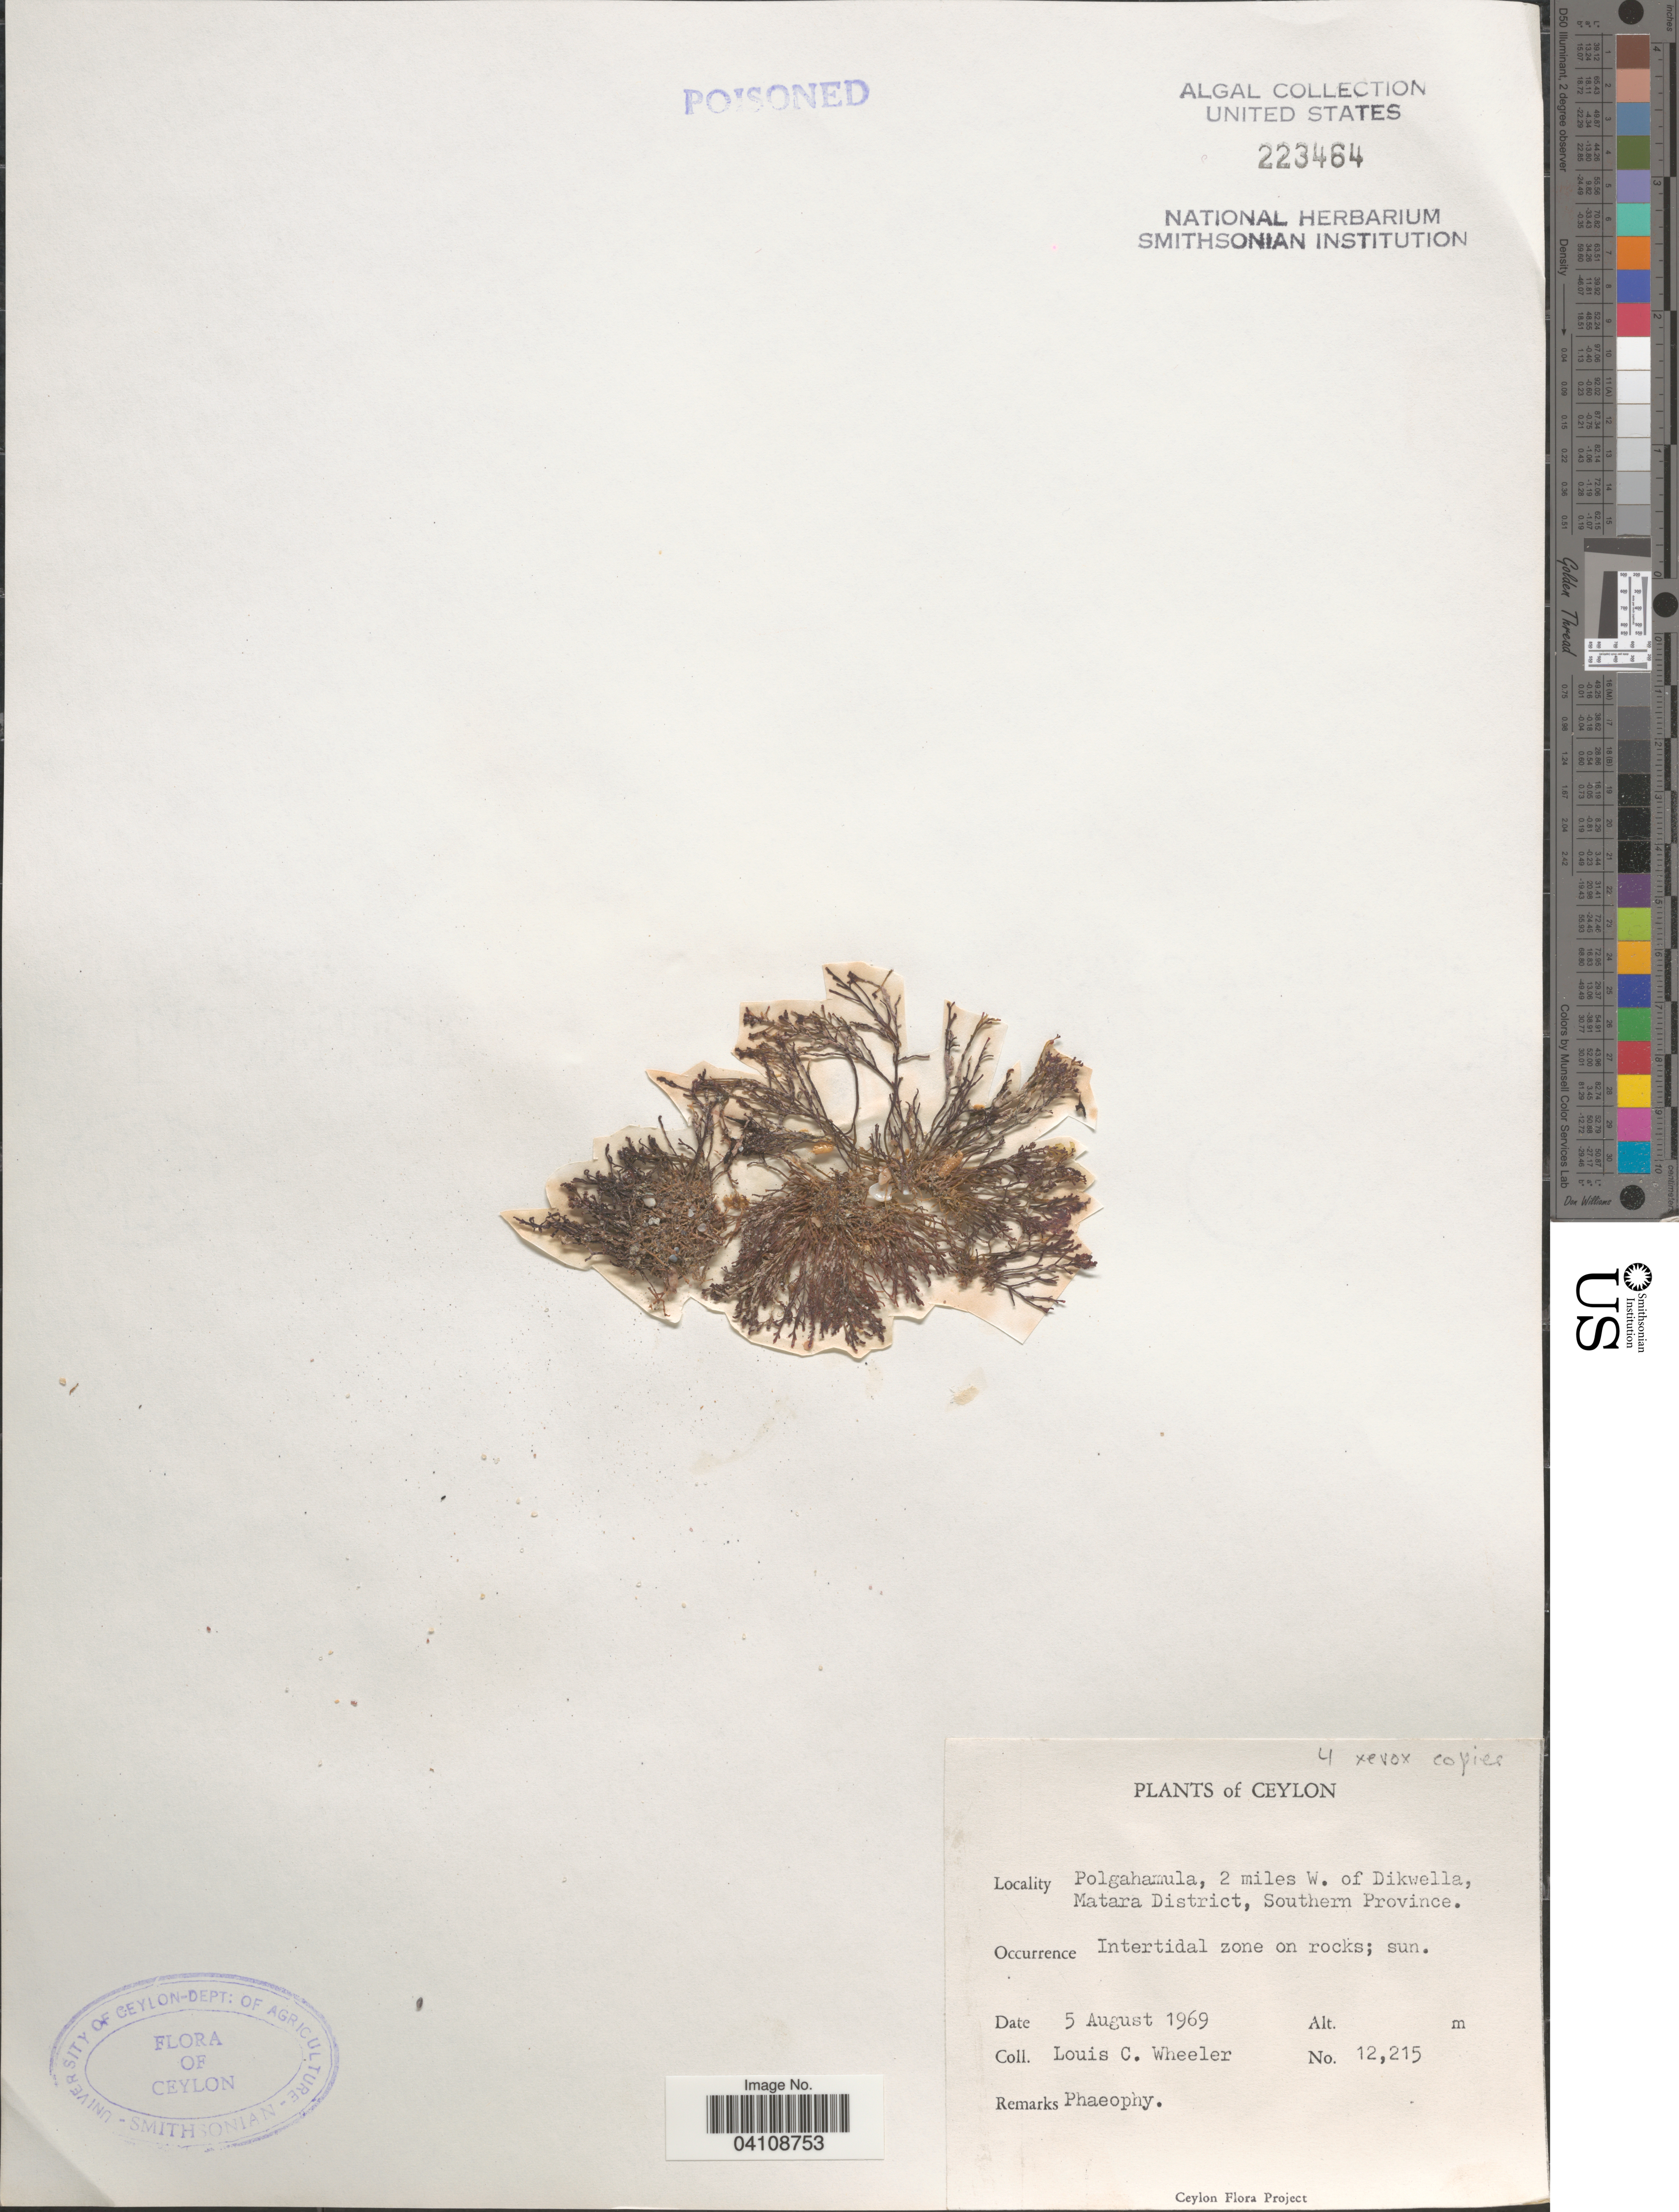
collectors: L. C. Wheeler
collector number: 12215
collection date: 1969-08-05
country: Sri Lanka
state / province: Southern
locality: Polgahamula, 2 miles W. of Dikwella, Matara District.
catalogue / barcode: US 223464